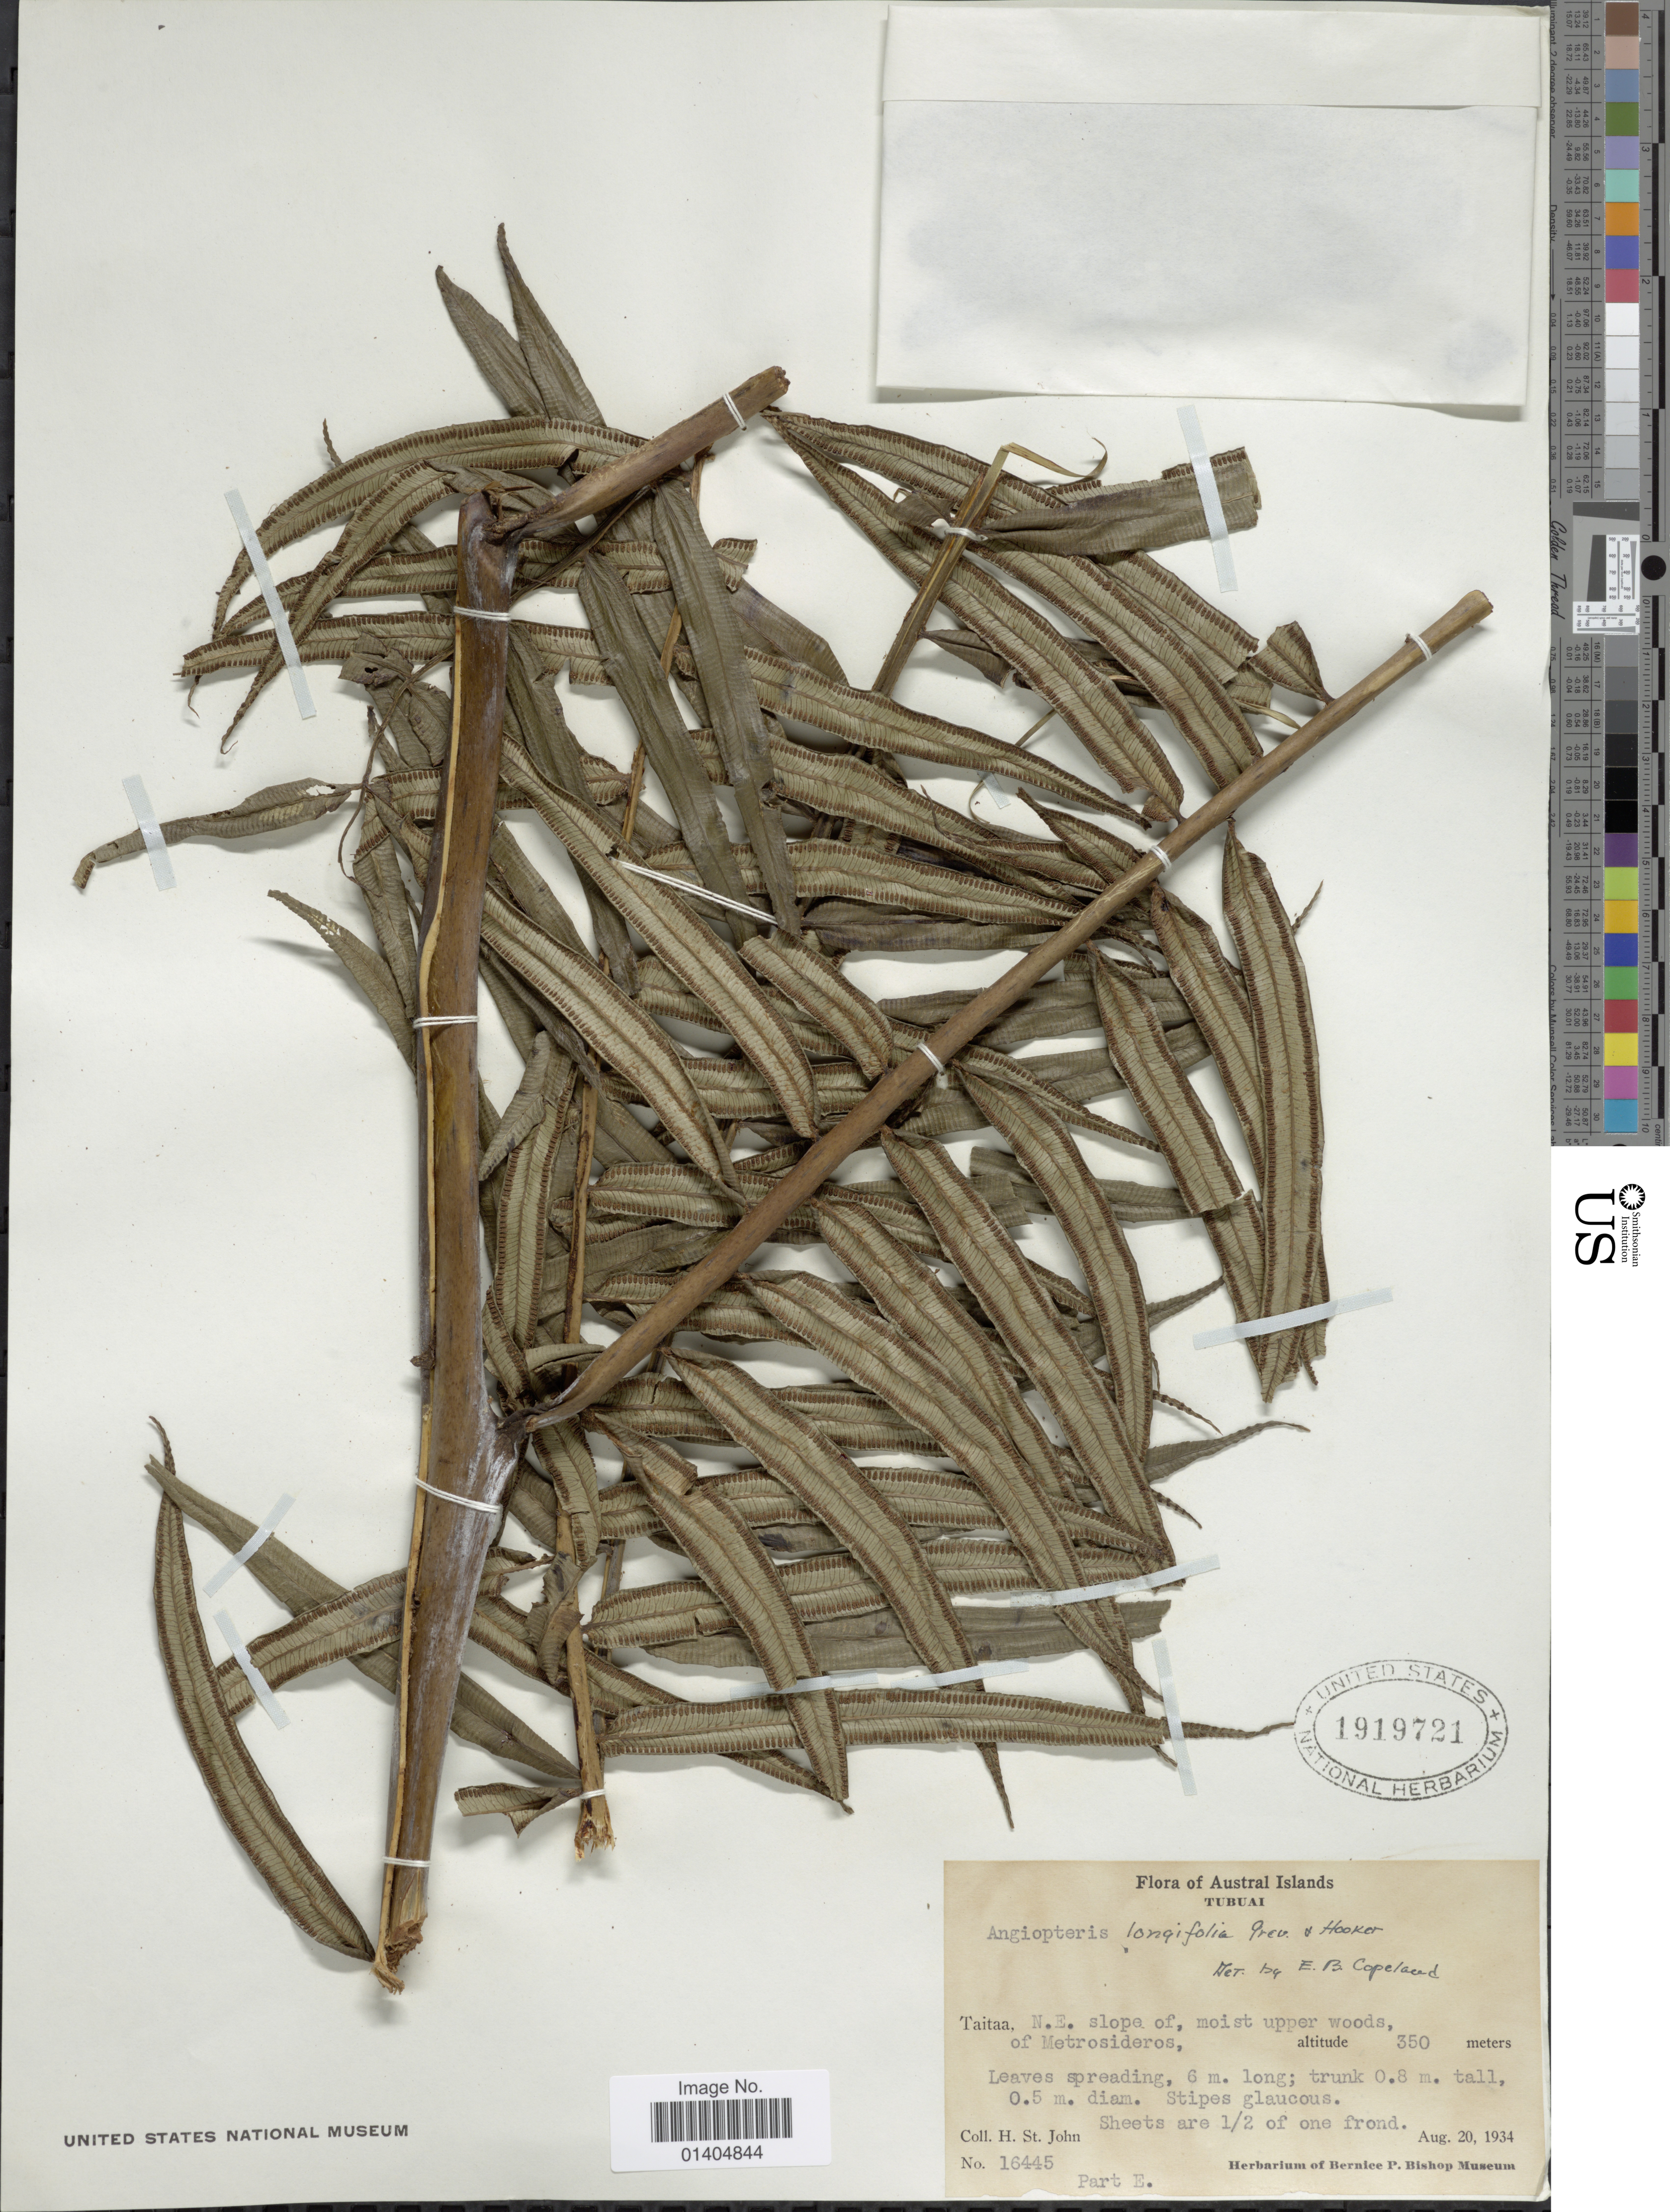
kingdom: Plantae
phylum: Tracheophyta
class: Polypodiopsida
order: Marattiales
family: Marattiaceae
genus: Angiopteris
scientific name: Angiopteris longifolia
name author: Hook. & Grev.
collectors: H. St. John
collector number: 16445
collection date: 1934-08-20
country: French Polynesia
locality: Austral Islands Tubuai Taitaa, N.E. slope of, moist upper woods, of Metrosideros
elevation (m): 350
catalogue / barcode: US 1919721